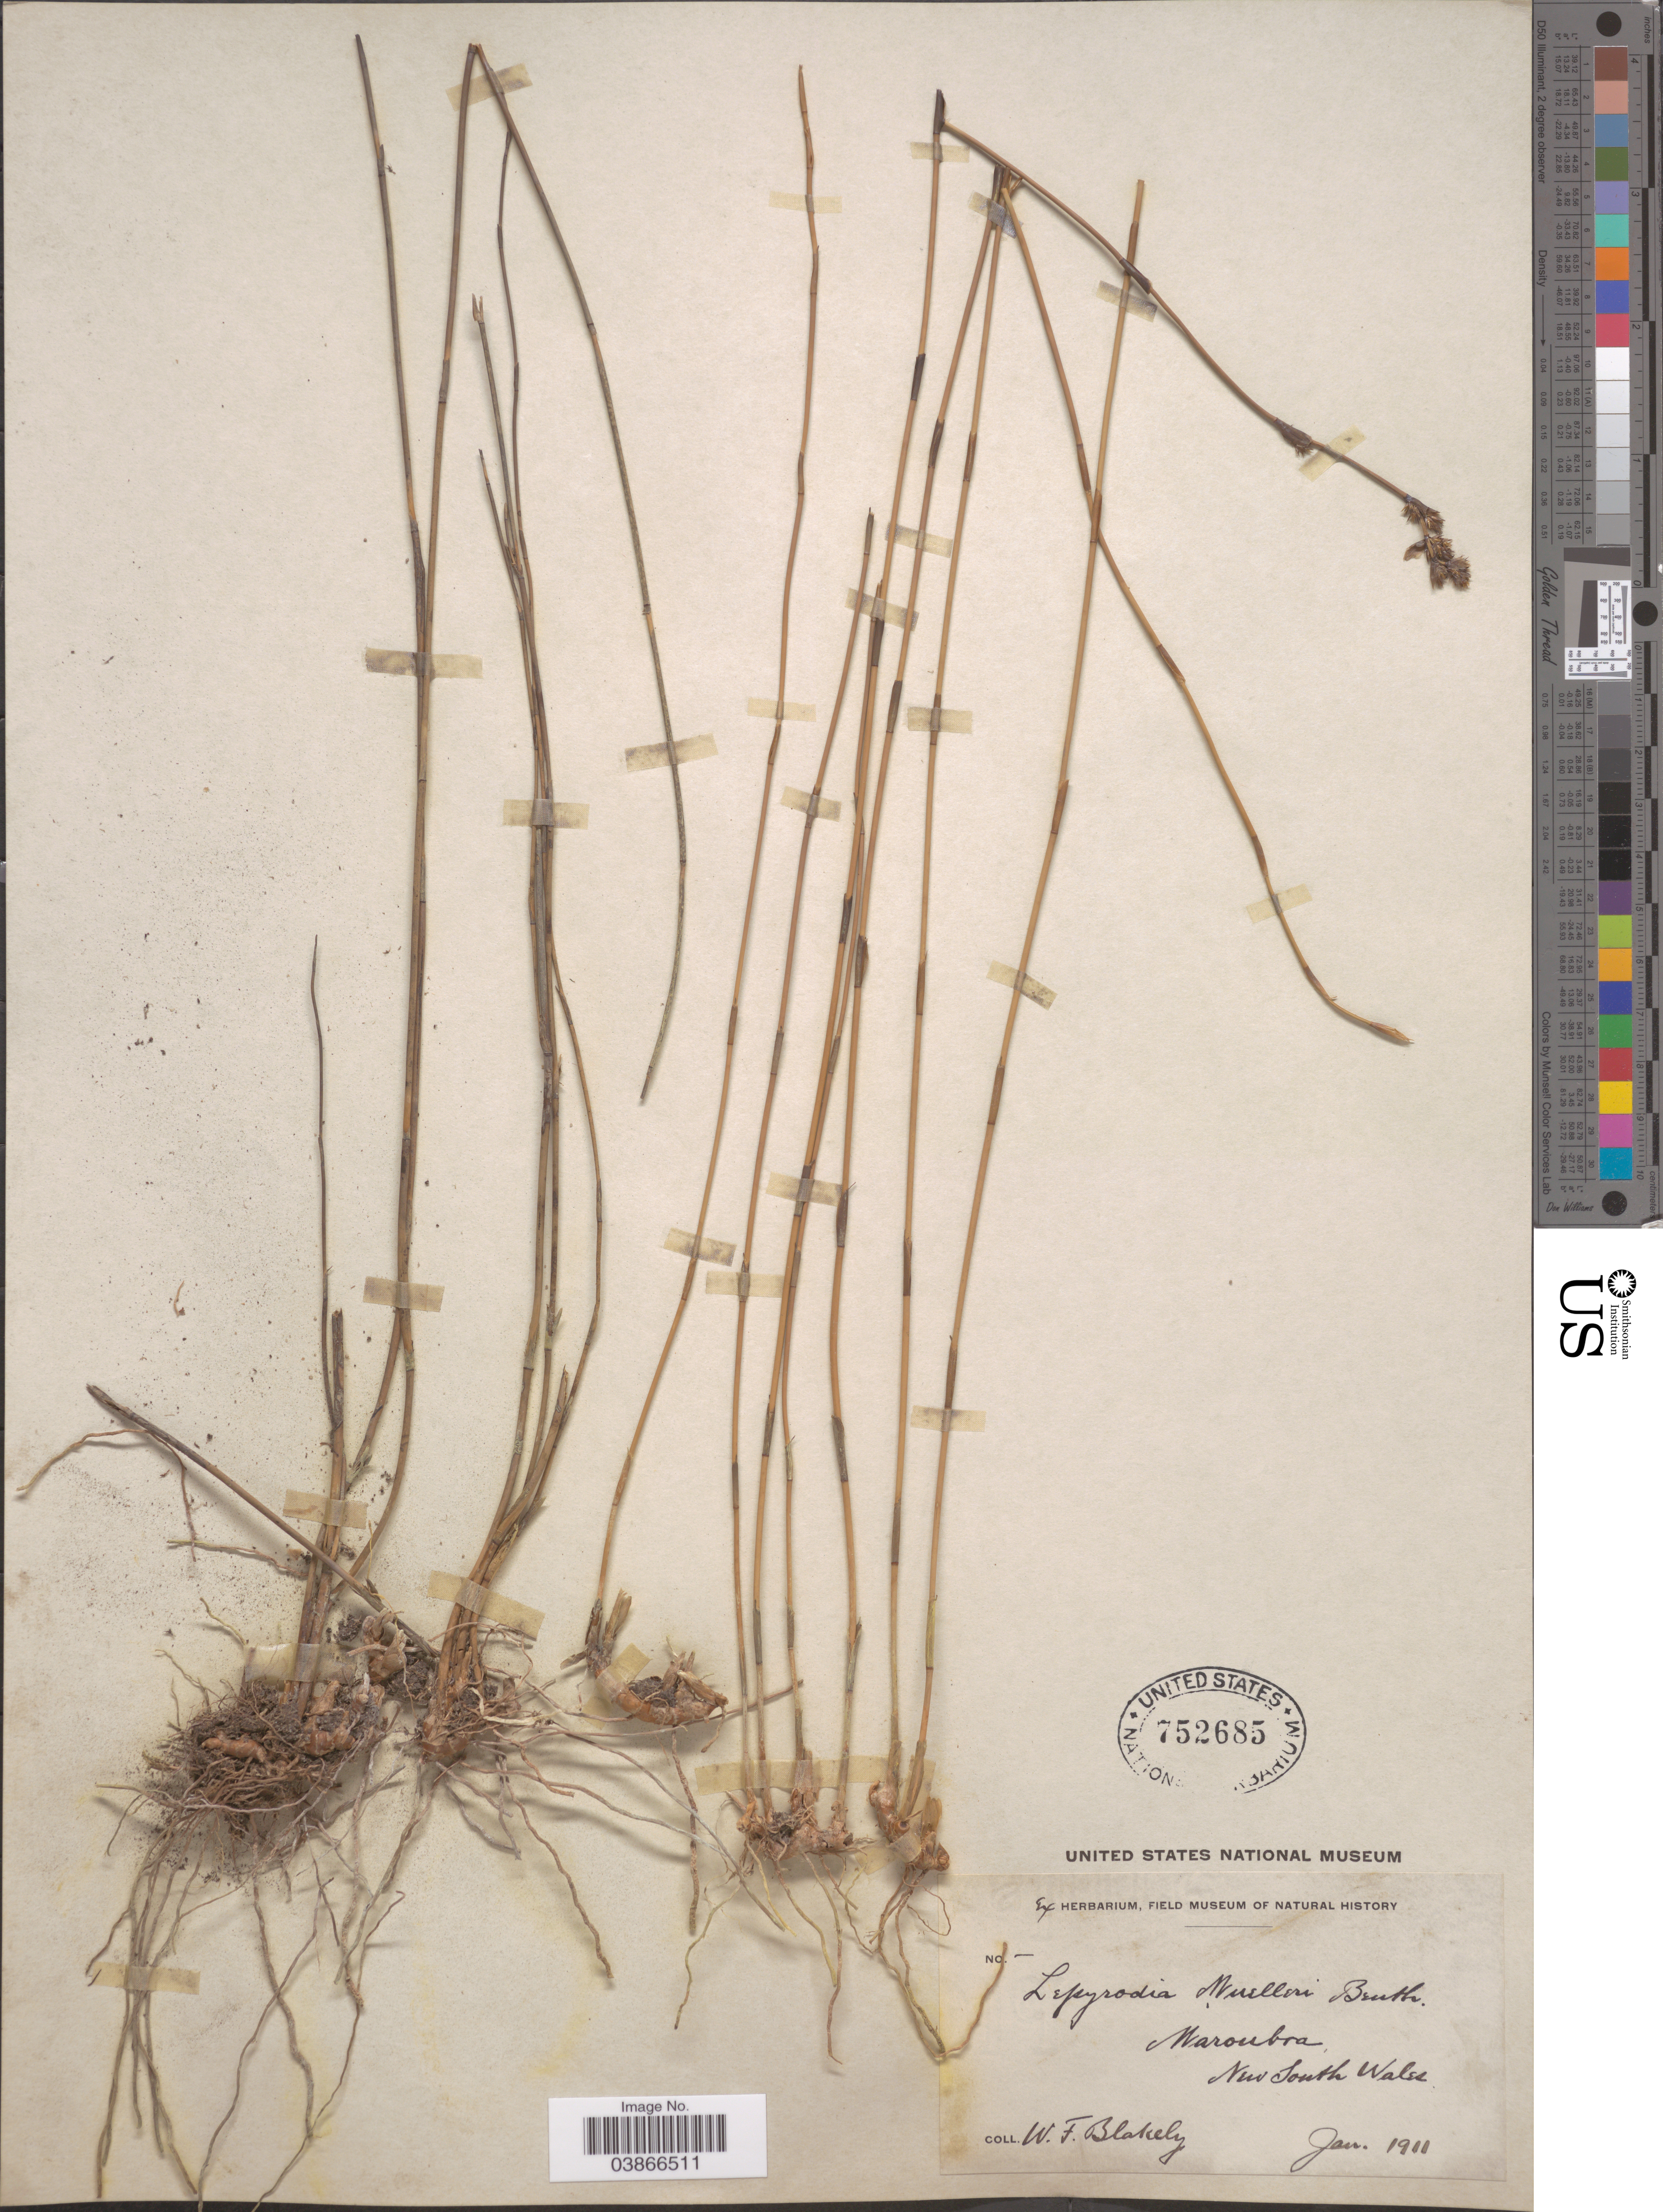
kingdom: Plantae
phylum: Tracheophyta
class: Liliopsida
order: Poales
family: Restionaceae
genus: Lepyrodia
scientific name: Lepyrodia muelleri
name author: Benth.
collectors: W. Blakely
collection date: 1911-01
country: Australia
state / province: New South Wales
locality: Waroubra.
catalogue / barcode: US 752685